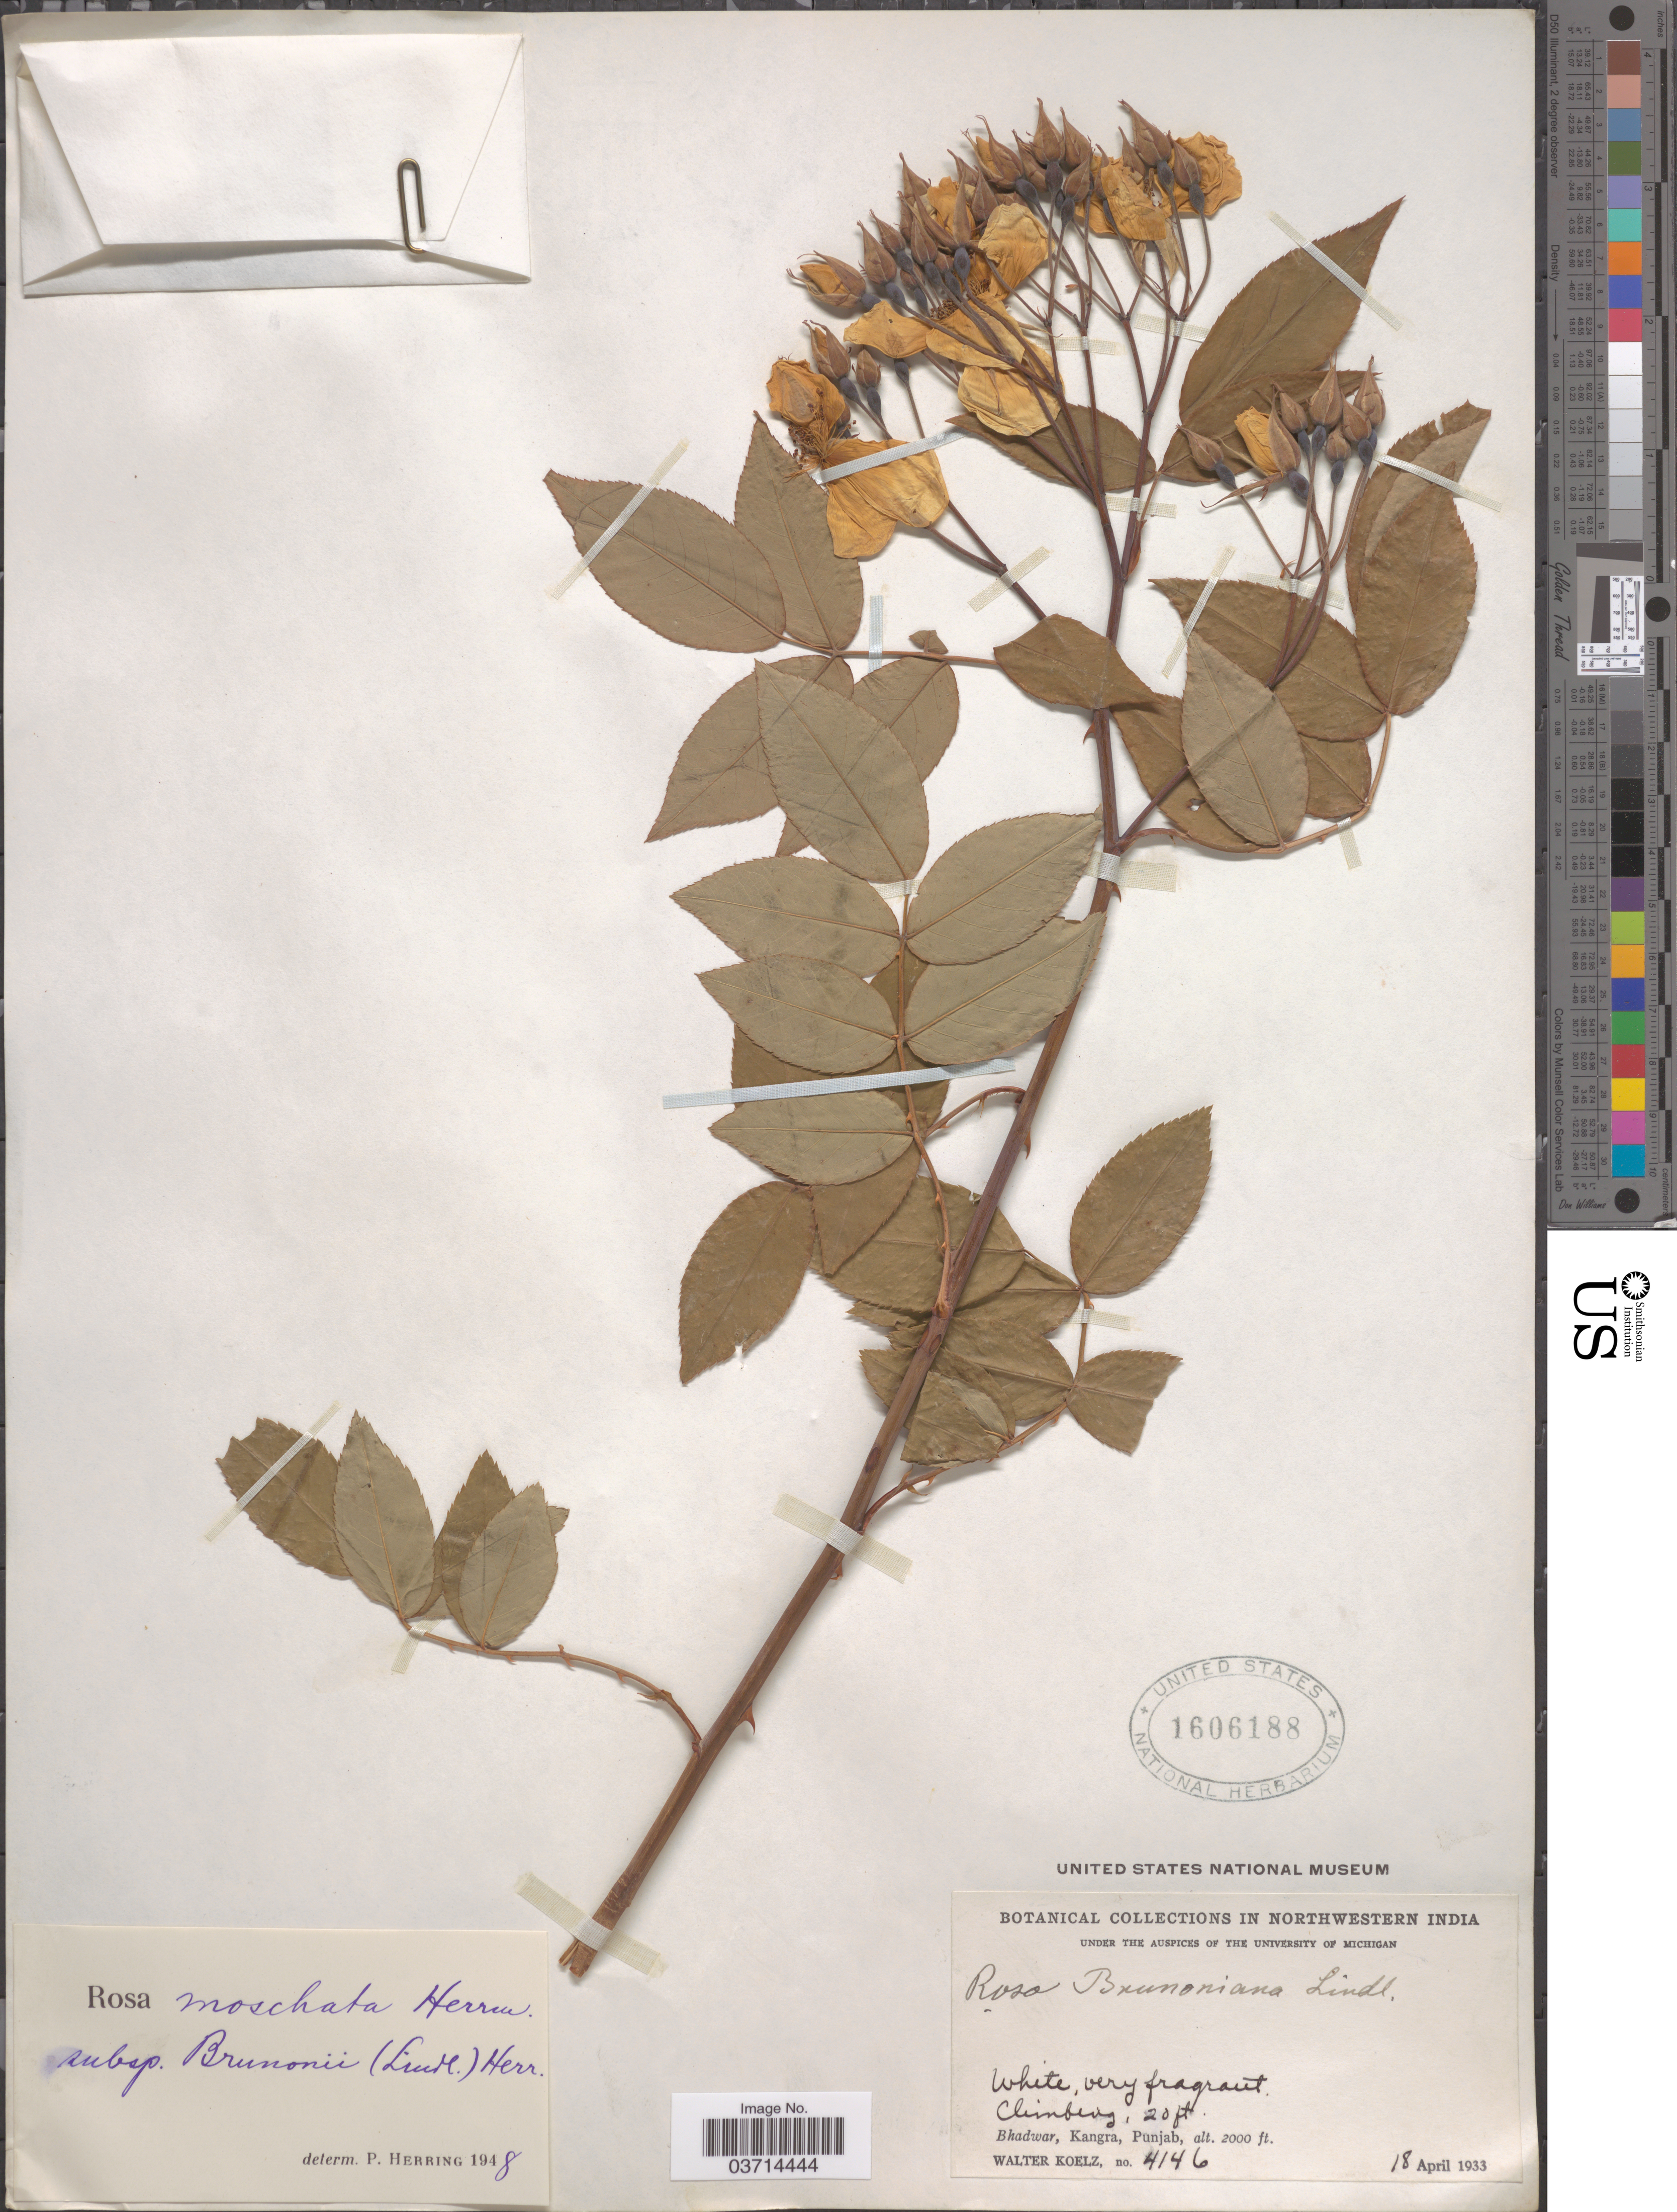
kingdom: Plantae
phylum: Tracheophyta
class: Magnoliopsida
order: Rosales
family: Rosaceae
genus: Rosa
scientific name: Rosa brunonii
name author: Lindl.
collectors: W. N. Koelz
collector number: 4146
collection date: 1933-04-18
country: India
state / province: Punjab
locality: Northwestern India. Bhadwar, Kangra.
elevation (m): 610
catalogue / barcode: US 1606188